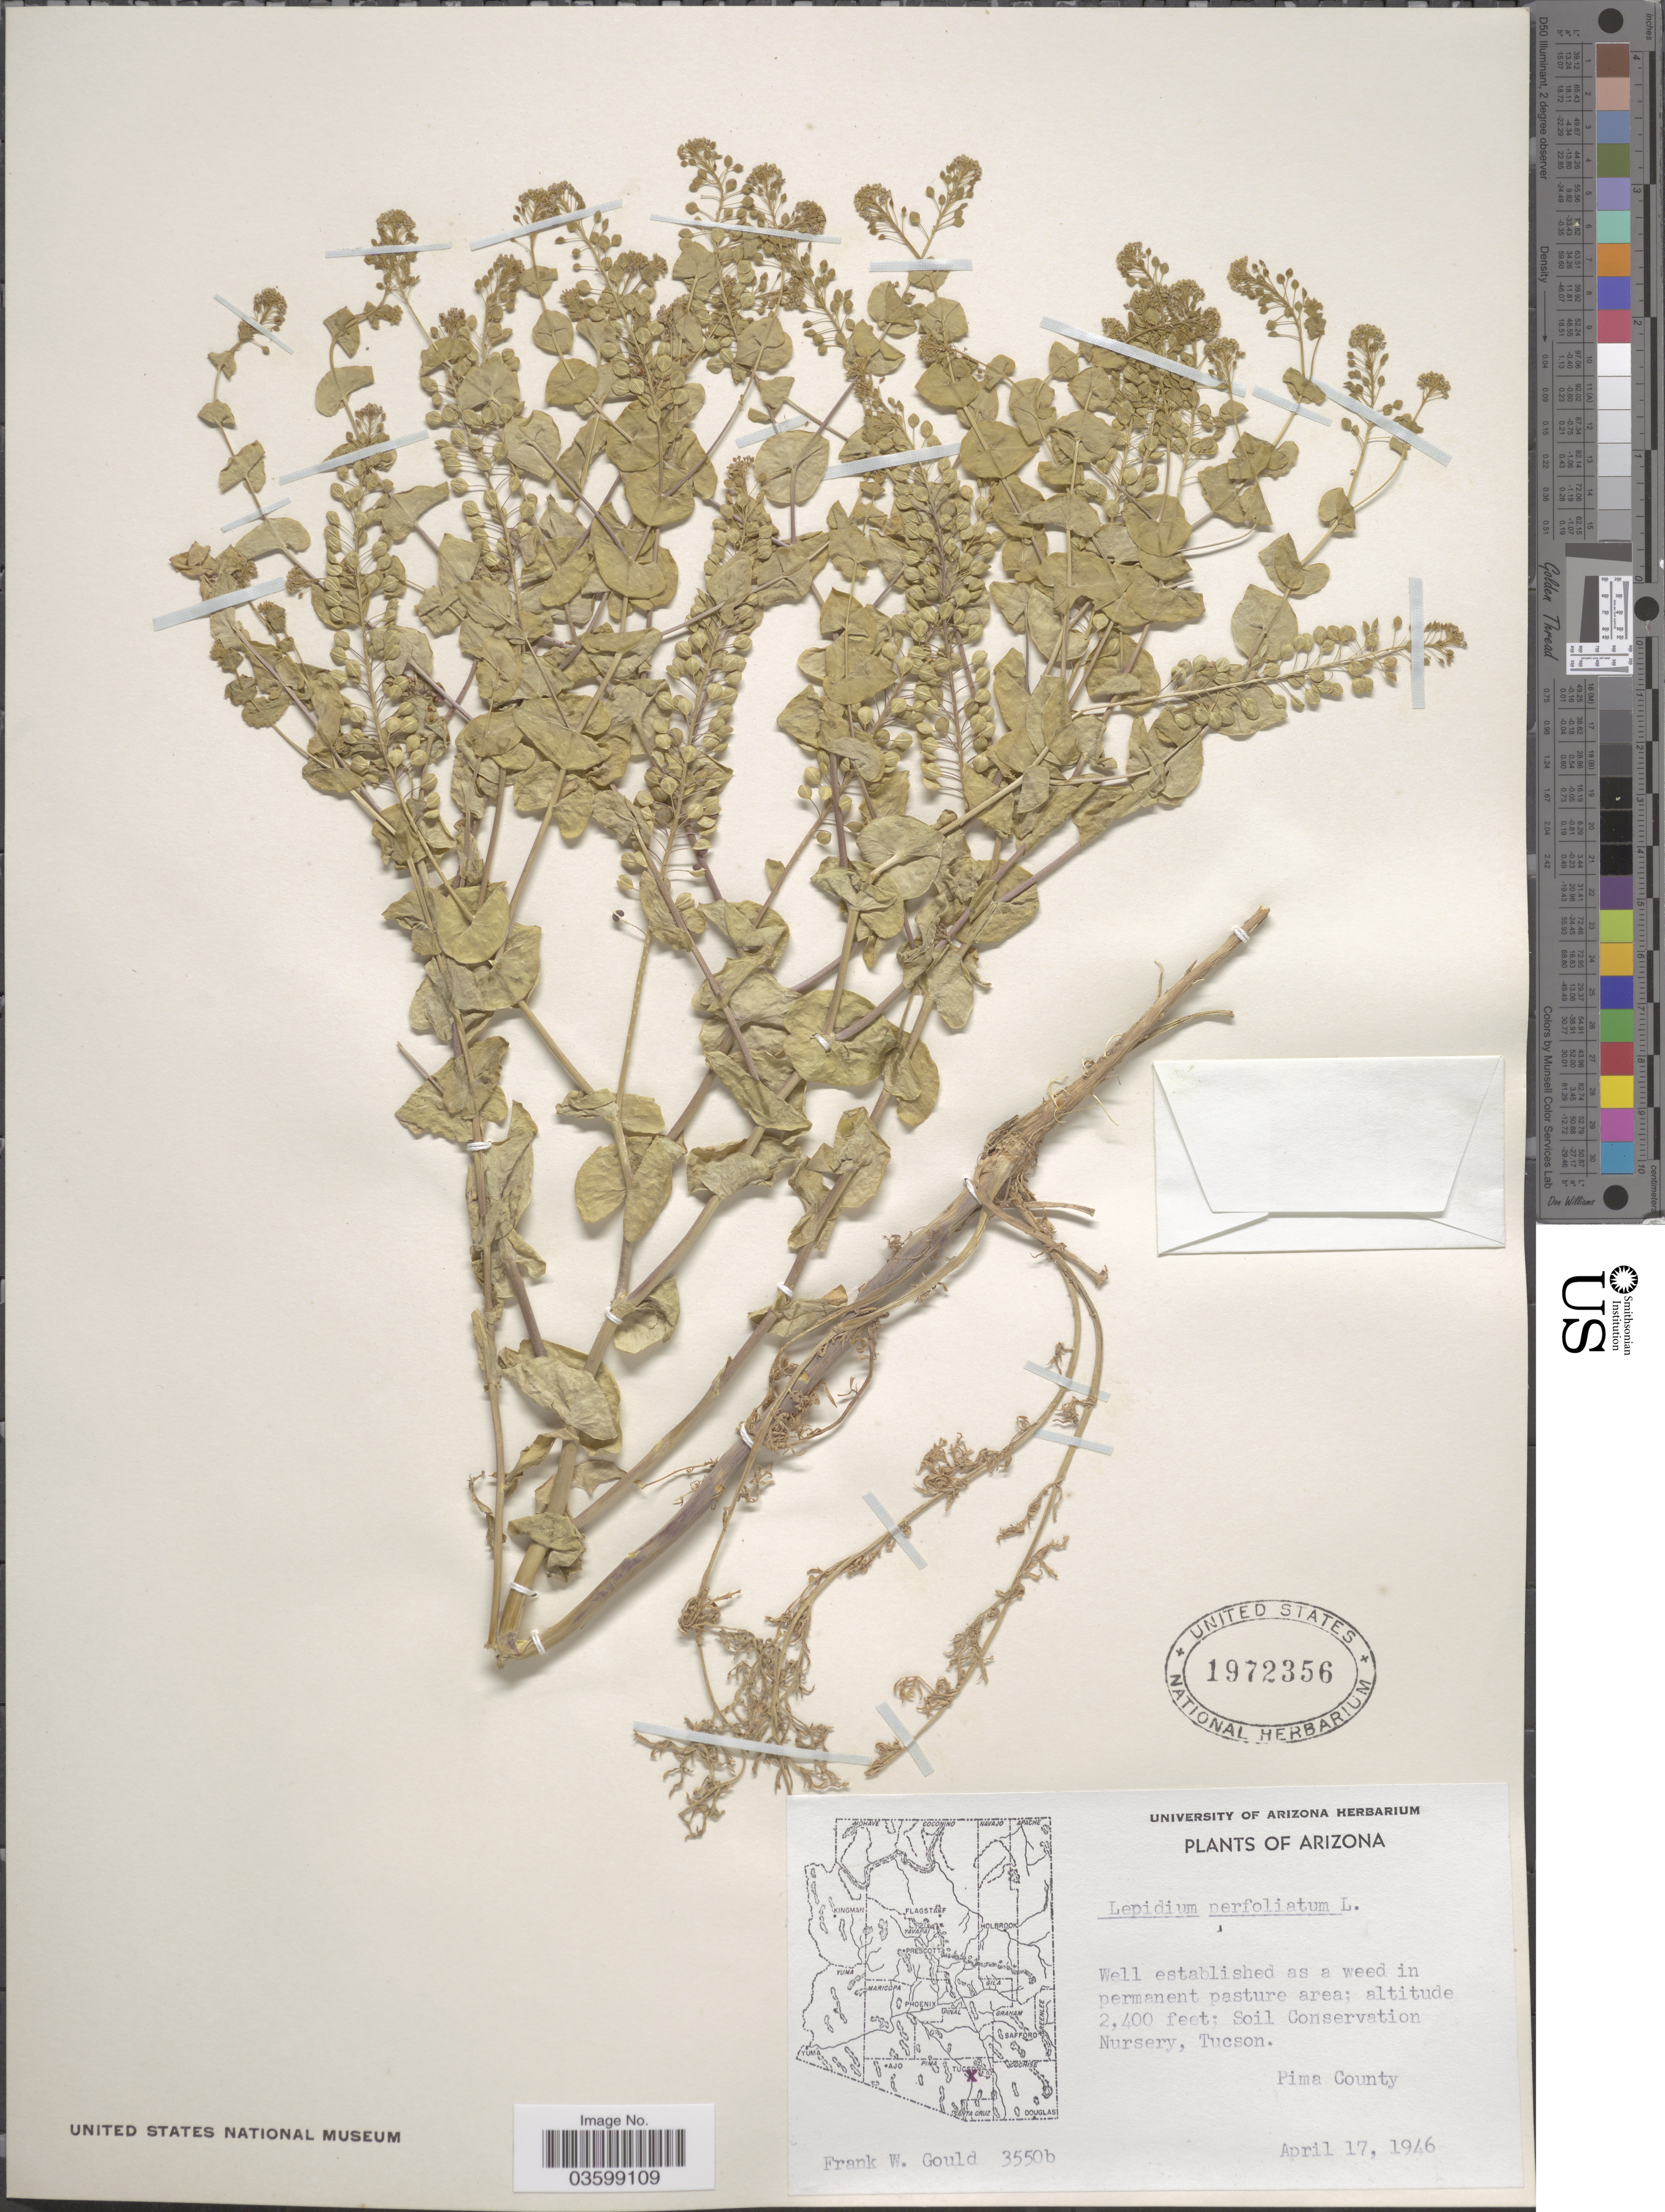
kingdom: Plantae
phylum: Tracheophyta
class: Magnoliopsida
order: Brassicales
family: Brassicaceae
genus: Lepidium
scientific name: Lepidium perfoliatum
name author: L.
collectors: F. W. Gould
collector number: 3550b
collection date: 1946-04-17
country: United States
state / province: Arizona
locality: Soil Conservation Nursery, Tucson. Pima County.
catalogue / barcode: US 1972356